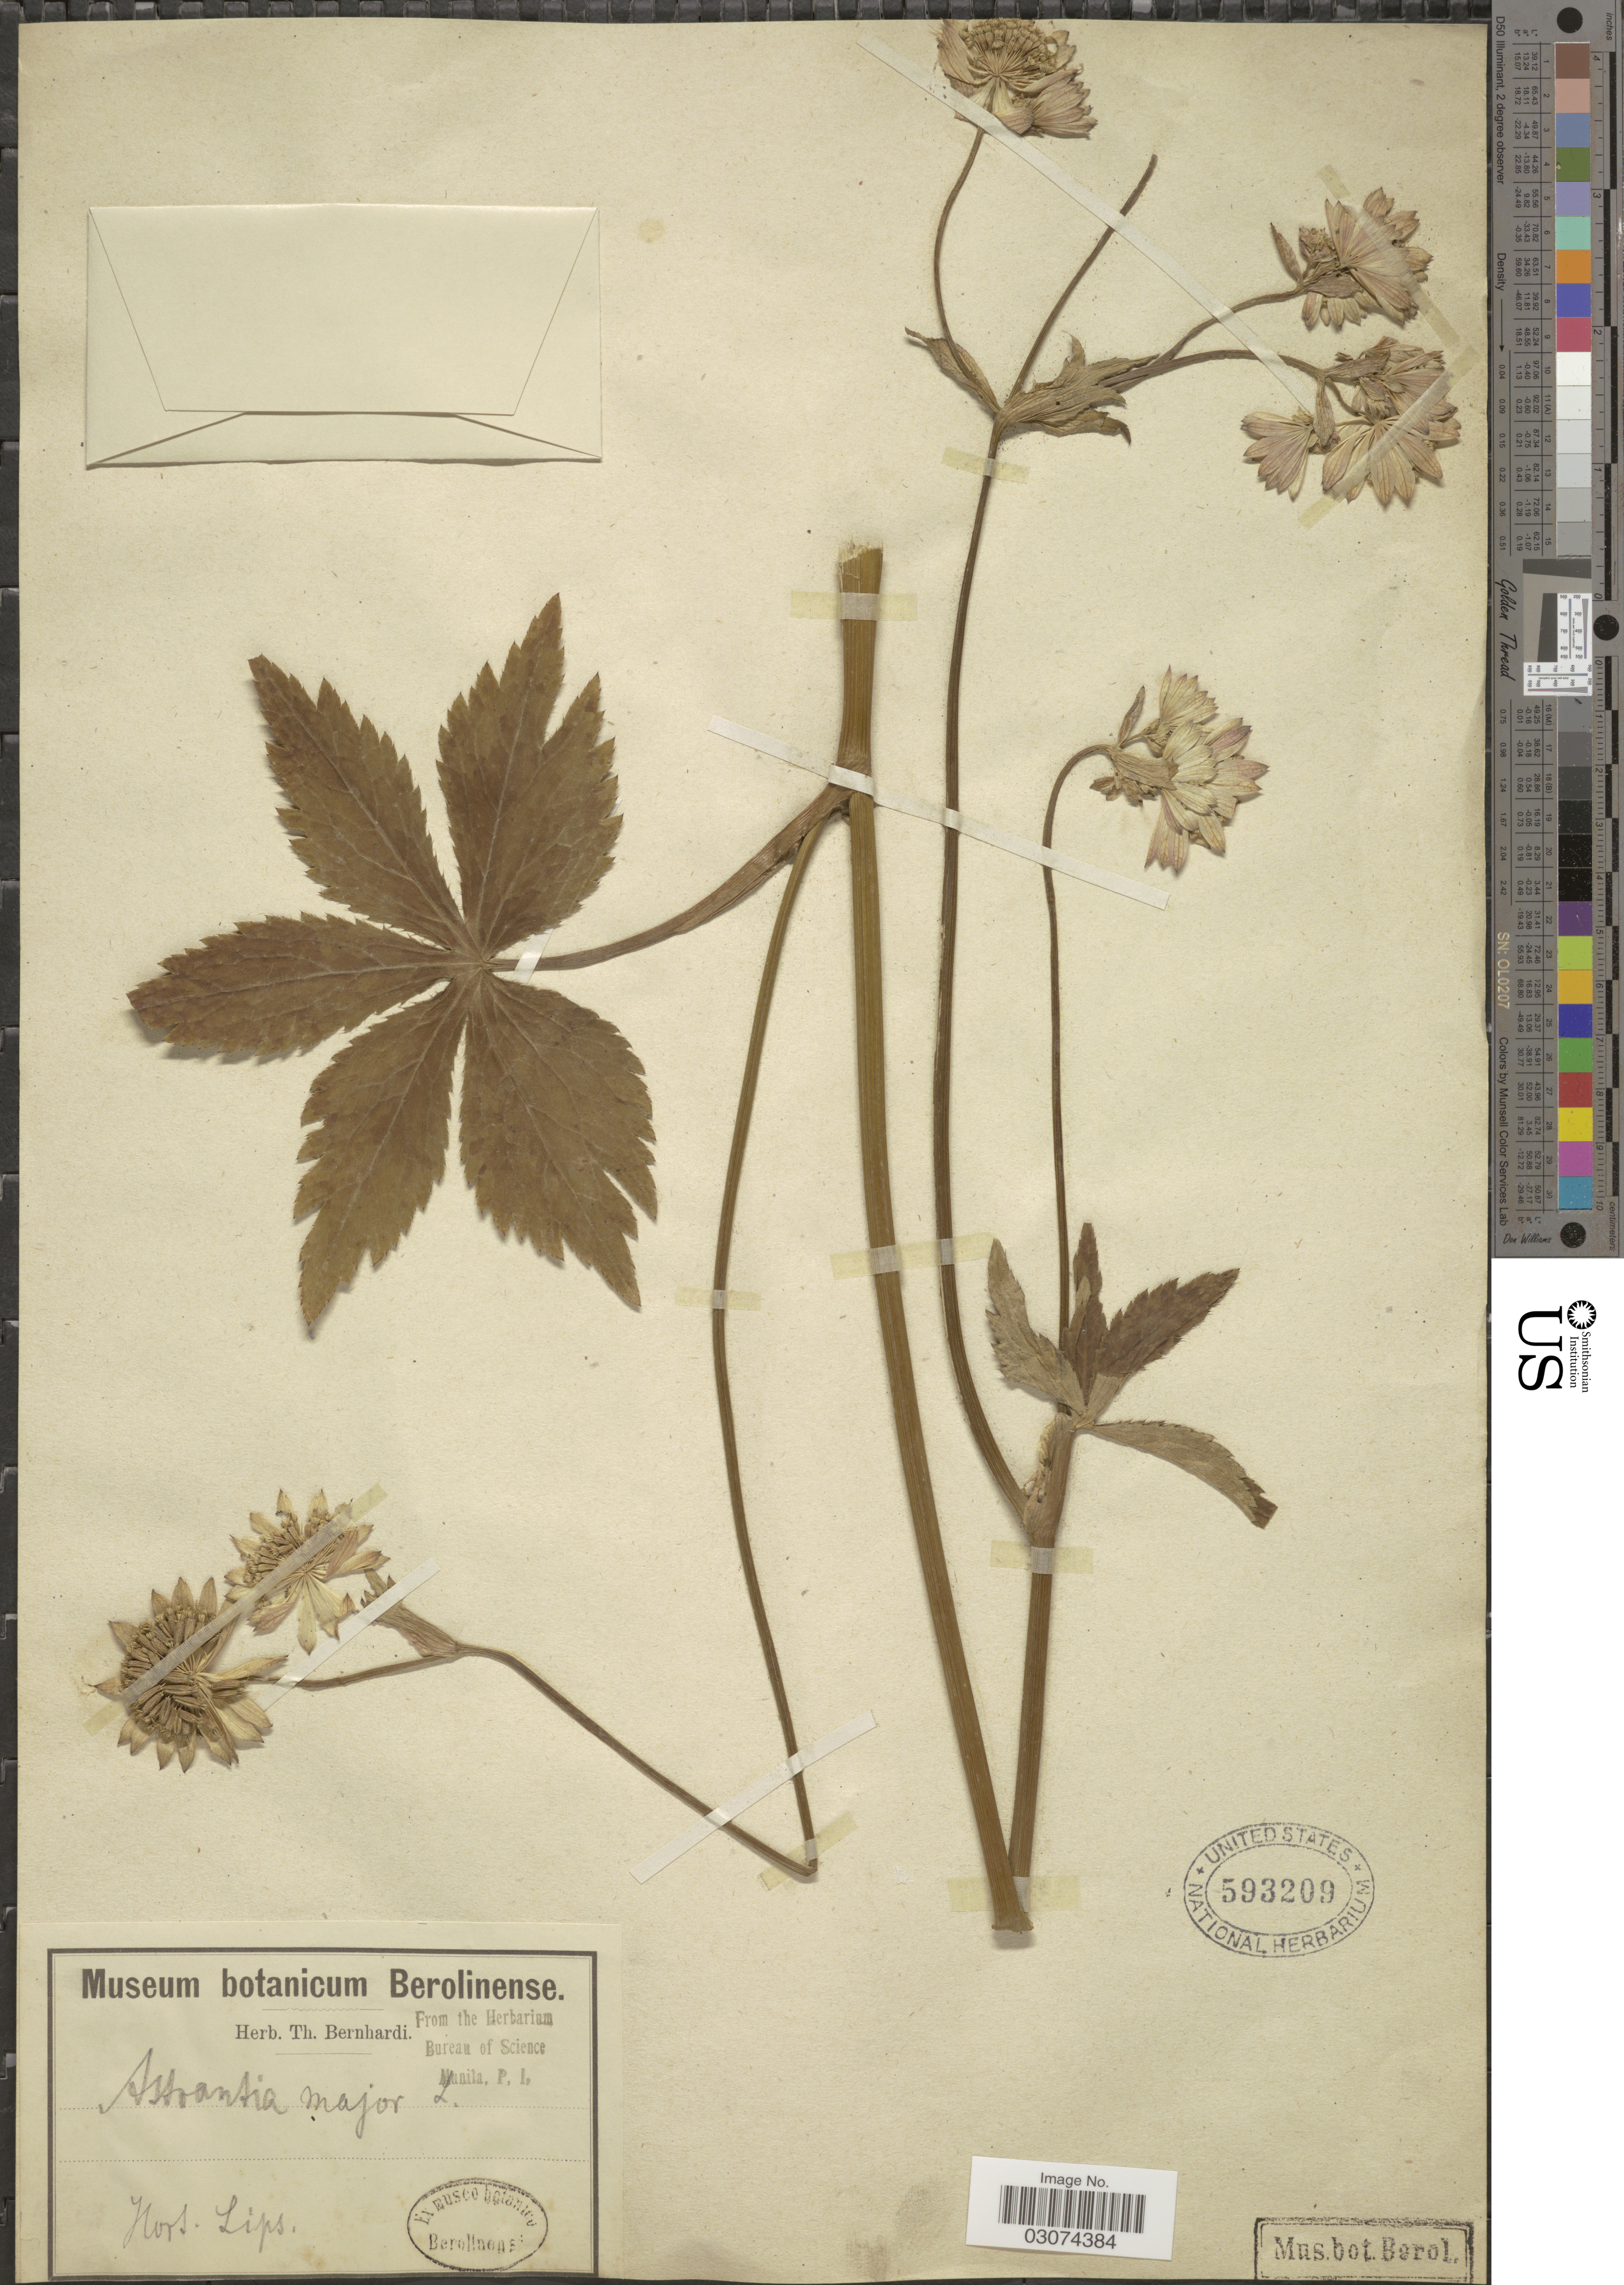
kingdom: Plantae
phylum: Tracheophyta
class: Magnoliopsida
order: Apiales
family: Apiaceae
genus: Astrantia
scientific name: Astrantia major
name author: L.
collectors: Ex herb. Th. Bernhardi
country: Germany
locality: Hort. Lips.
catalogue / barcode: US 593209